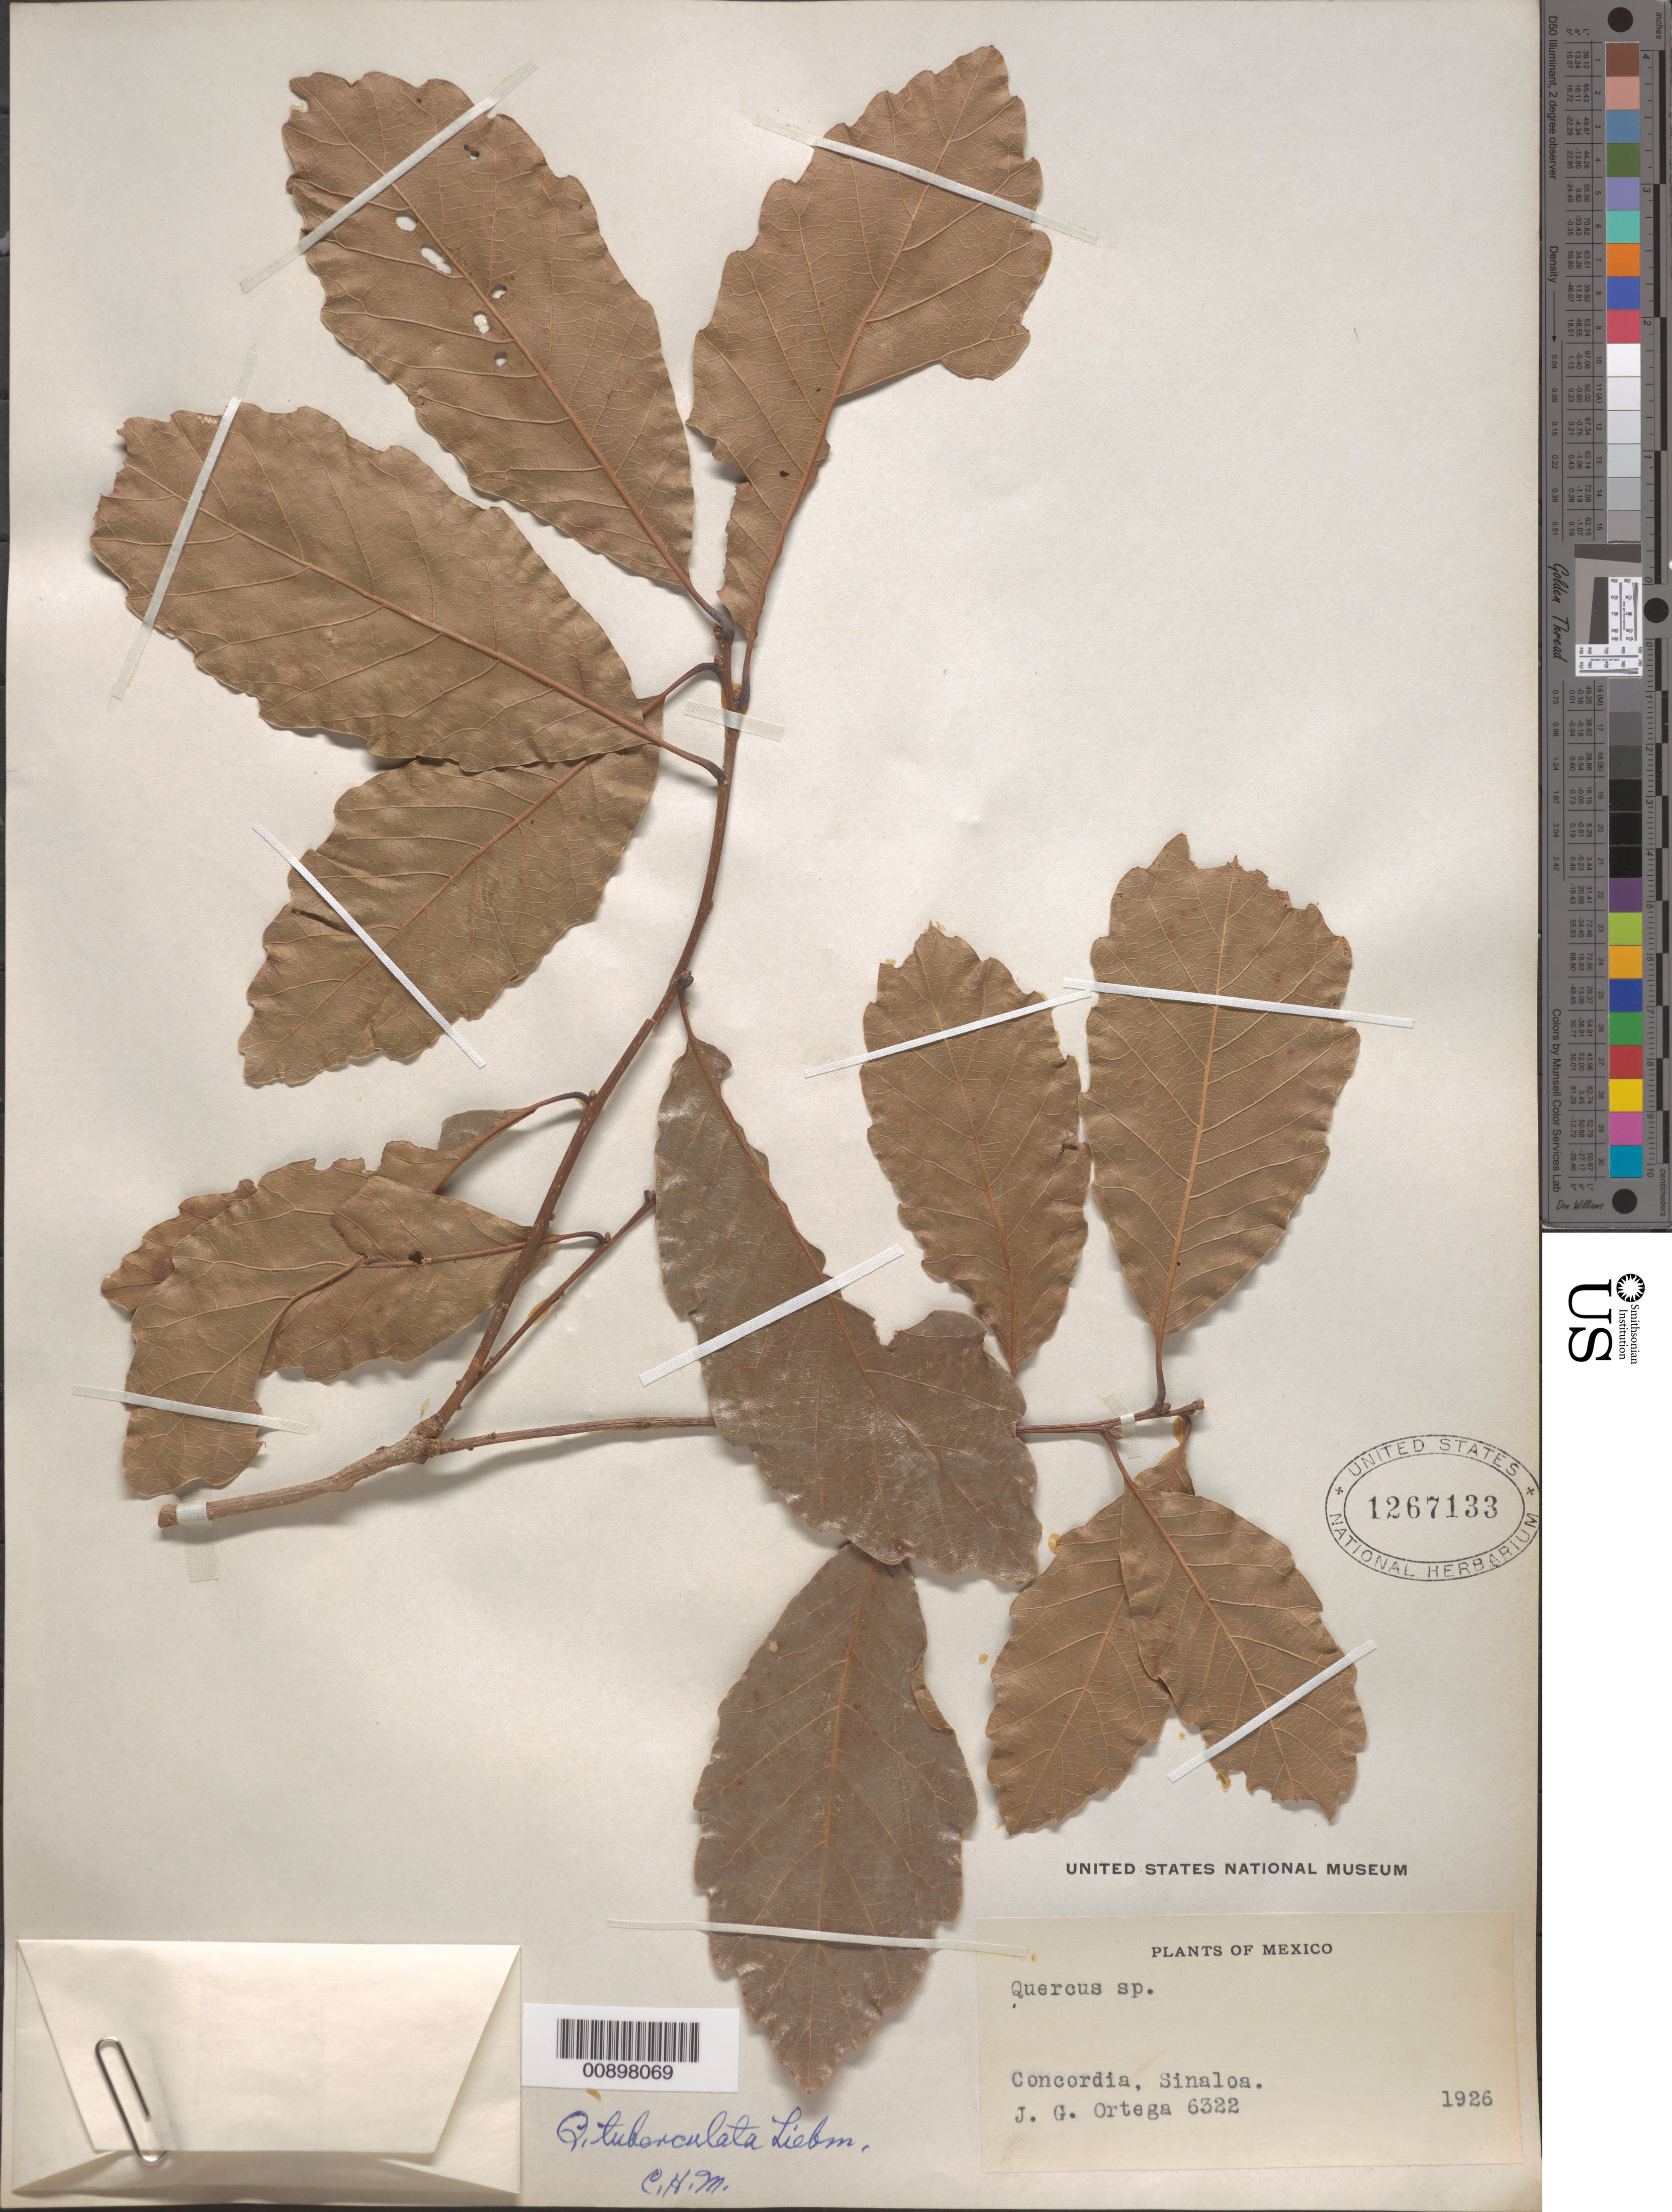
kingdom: Plantae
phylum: Tracheophyta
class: Magnoliopsida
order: Fagales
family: Fagaceae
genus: Quercus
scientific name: Quercus tuberculata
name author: Liebm.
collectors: J. Ortega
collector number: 6322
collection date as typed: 1926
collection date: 1926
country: Mexico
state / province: Sinaloa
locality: Concordia, Sinaloa.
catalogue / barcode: US 1267133